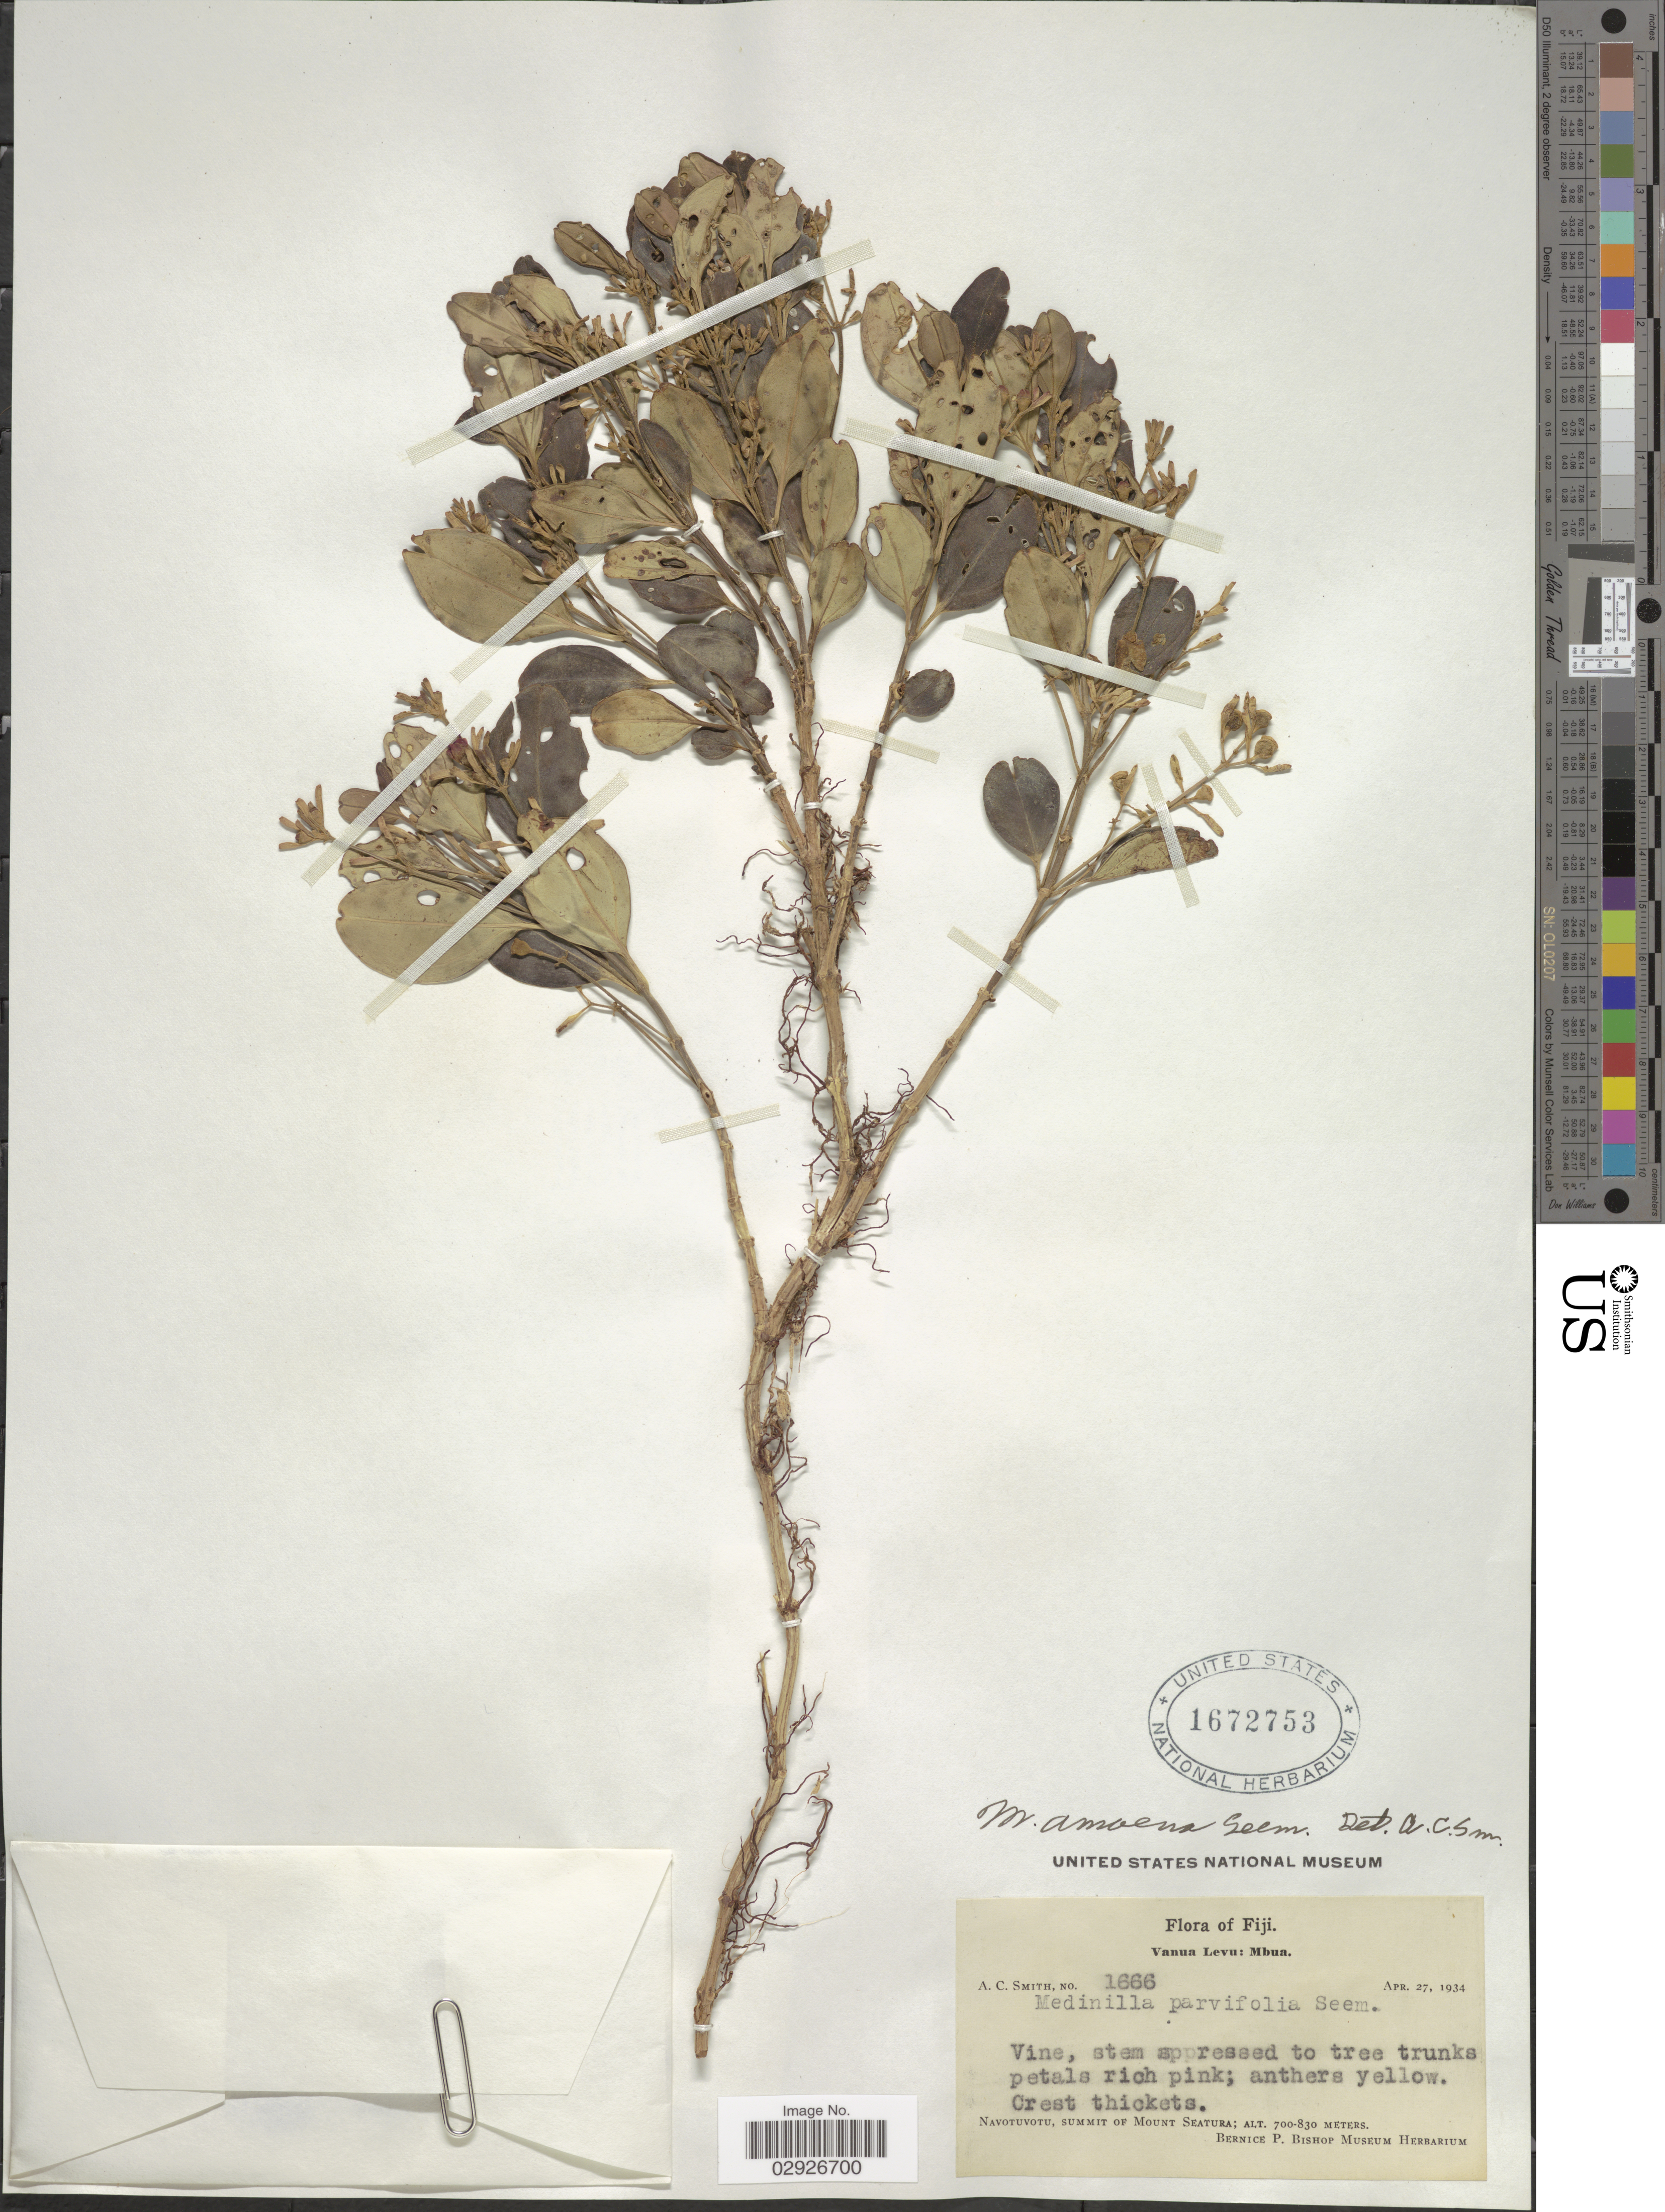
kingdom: Plantae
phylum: Tracheophyta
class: Magnoliopsida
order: Myrtales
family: Melastomataceae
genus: Medinilla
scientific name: Medinilla amoena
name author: Seem.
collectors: A. C. Smith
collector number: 1666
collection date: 1934-04-27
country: Fiji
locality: Vanua Levu: Mbua. Navotuvotu, Summit of Mount Seatura.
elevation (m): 700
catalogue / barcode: US 1672753